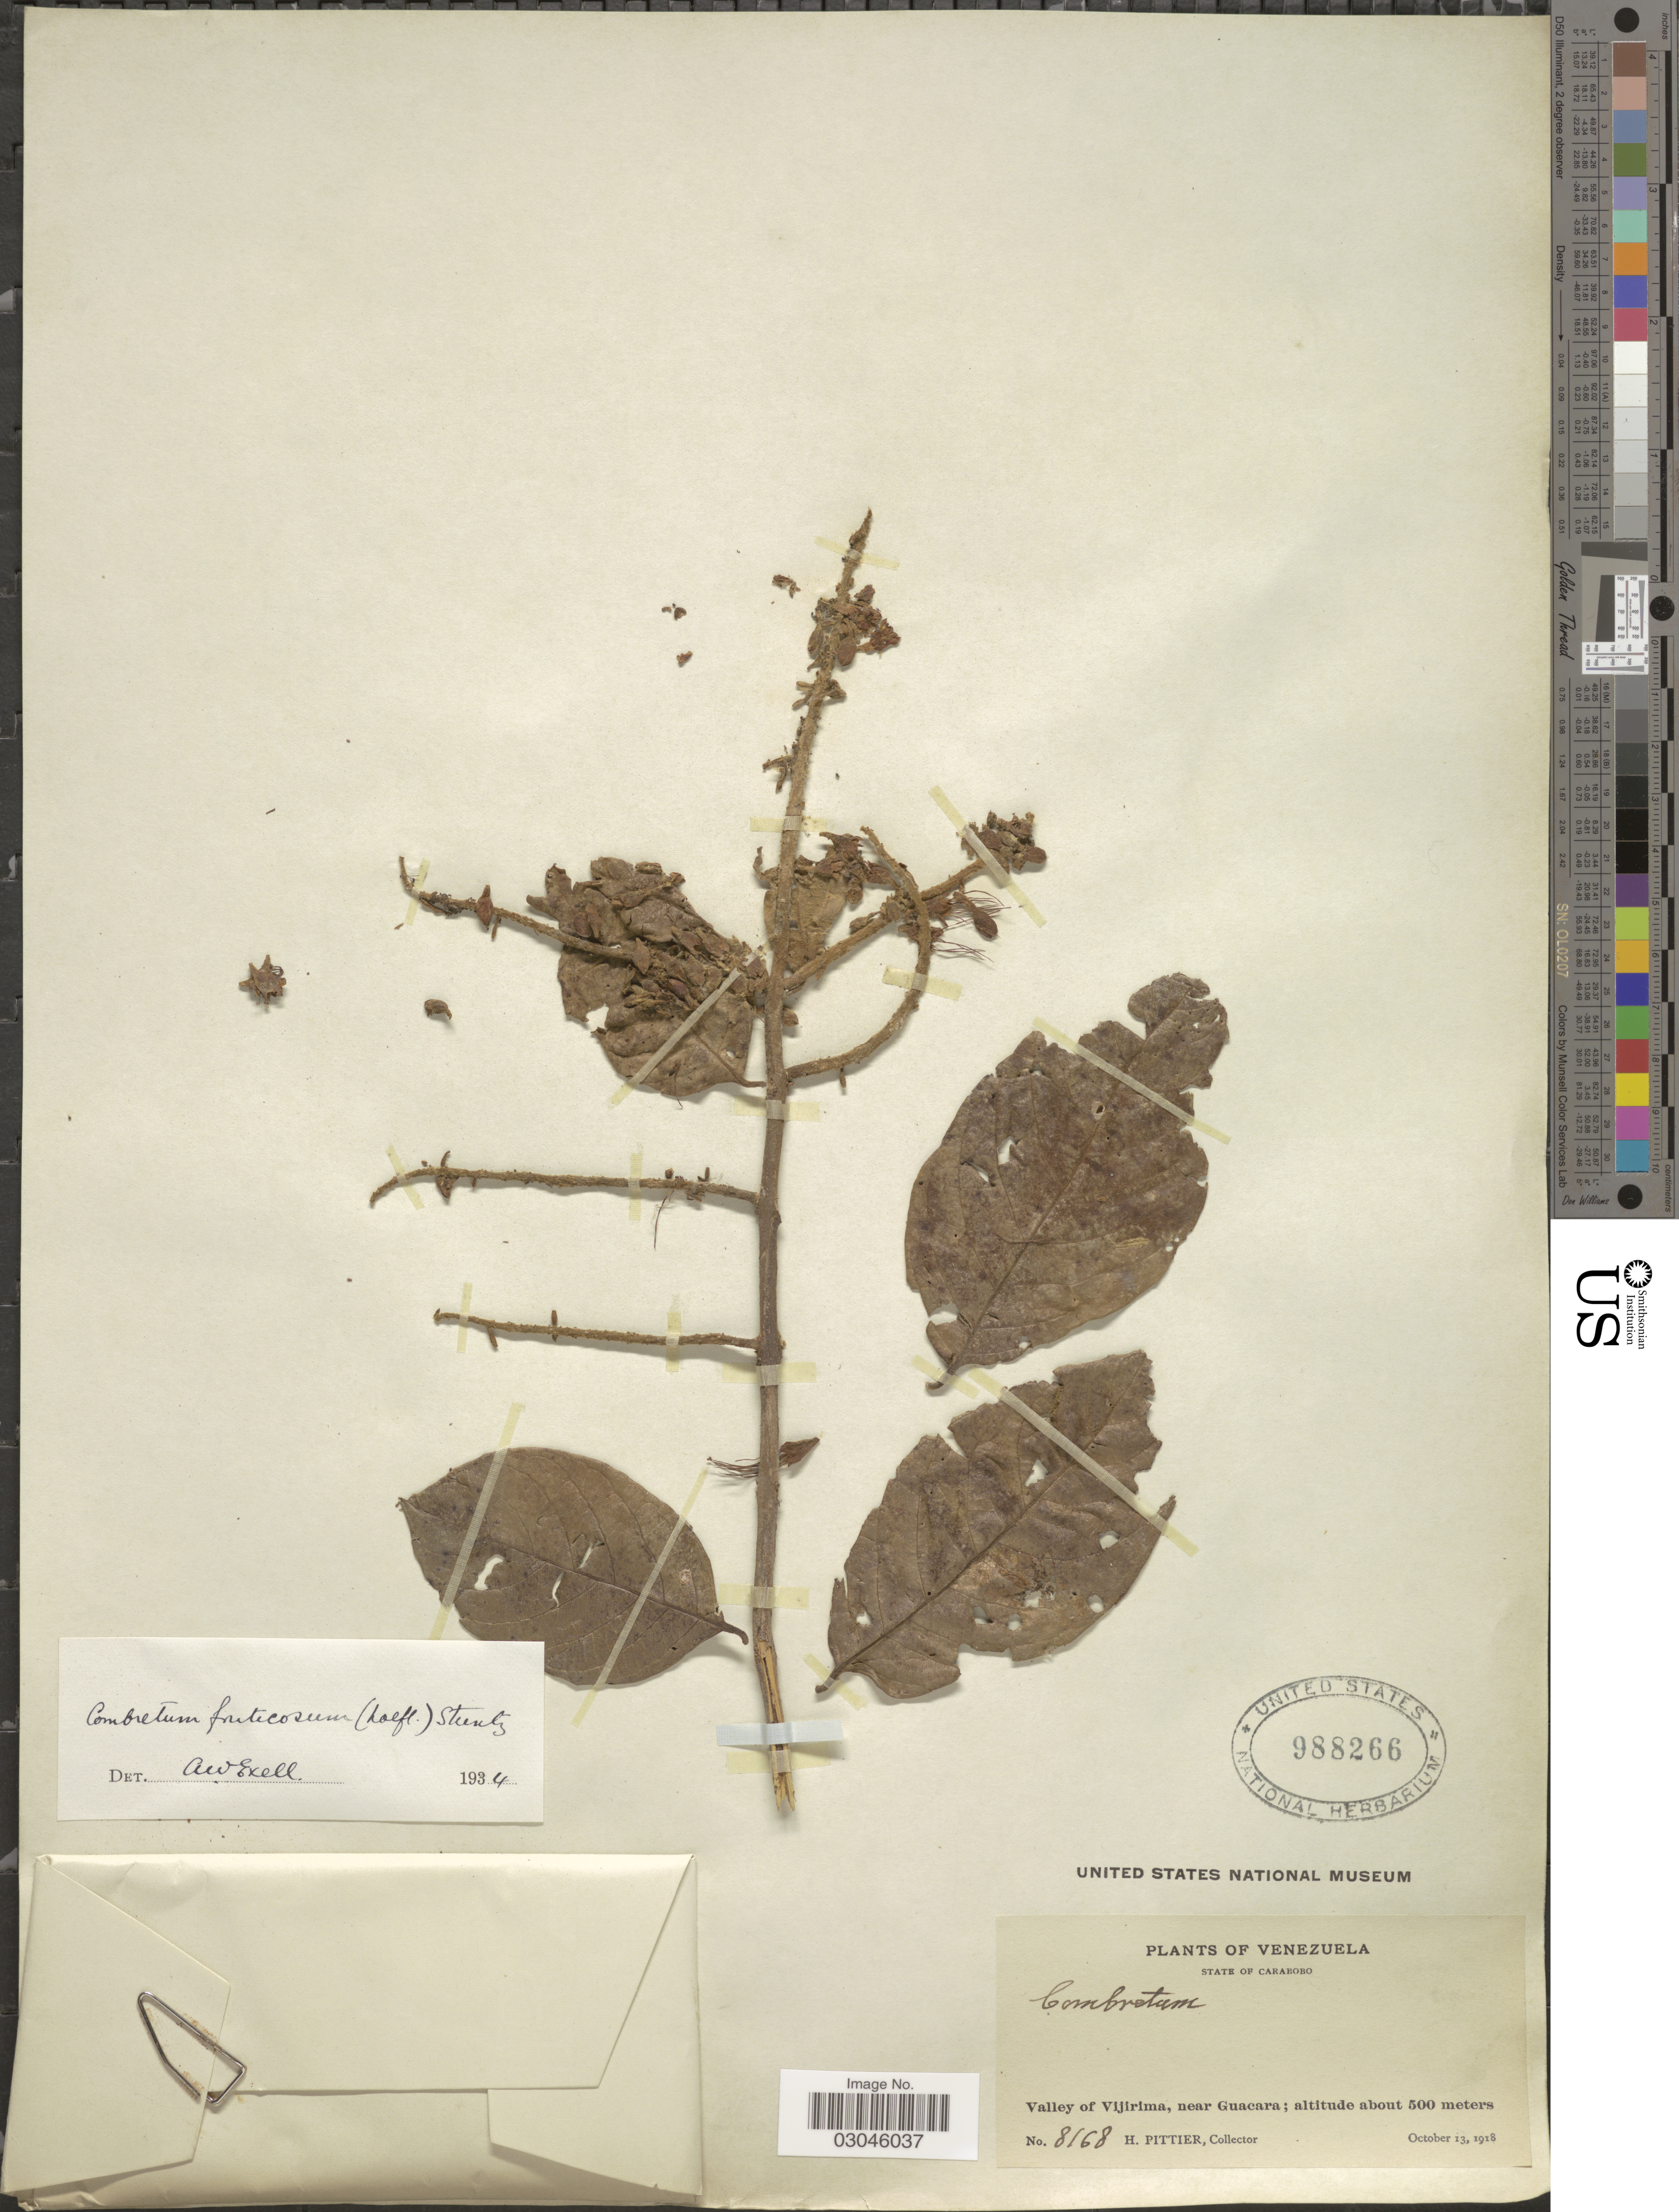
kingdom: Plantae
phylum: Tracheophyta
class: Magnoliopsida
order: Myrtales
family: Combretaceae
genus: Combretum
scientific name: Combretum fruticosum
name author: (Loefl.) Stuntz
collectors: H. F. Pittier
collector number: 8168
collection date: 1918-10-13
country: Venezuela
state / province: Carabobo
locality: Valley of Vijirima, near Guacara.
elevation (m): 500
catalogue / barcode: US 988266